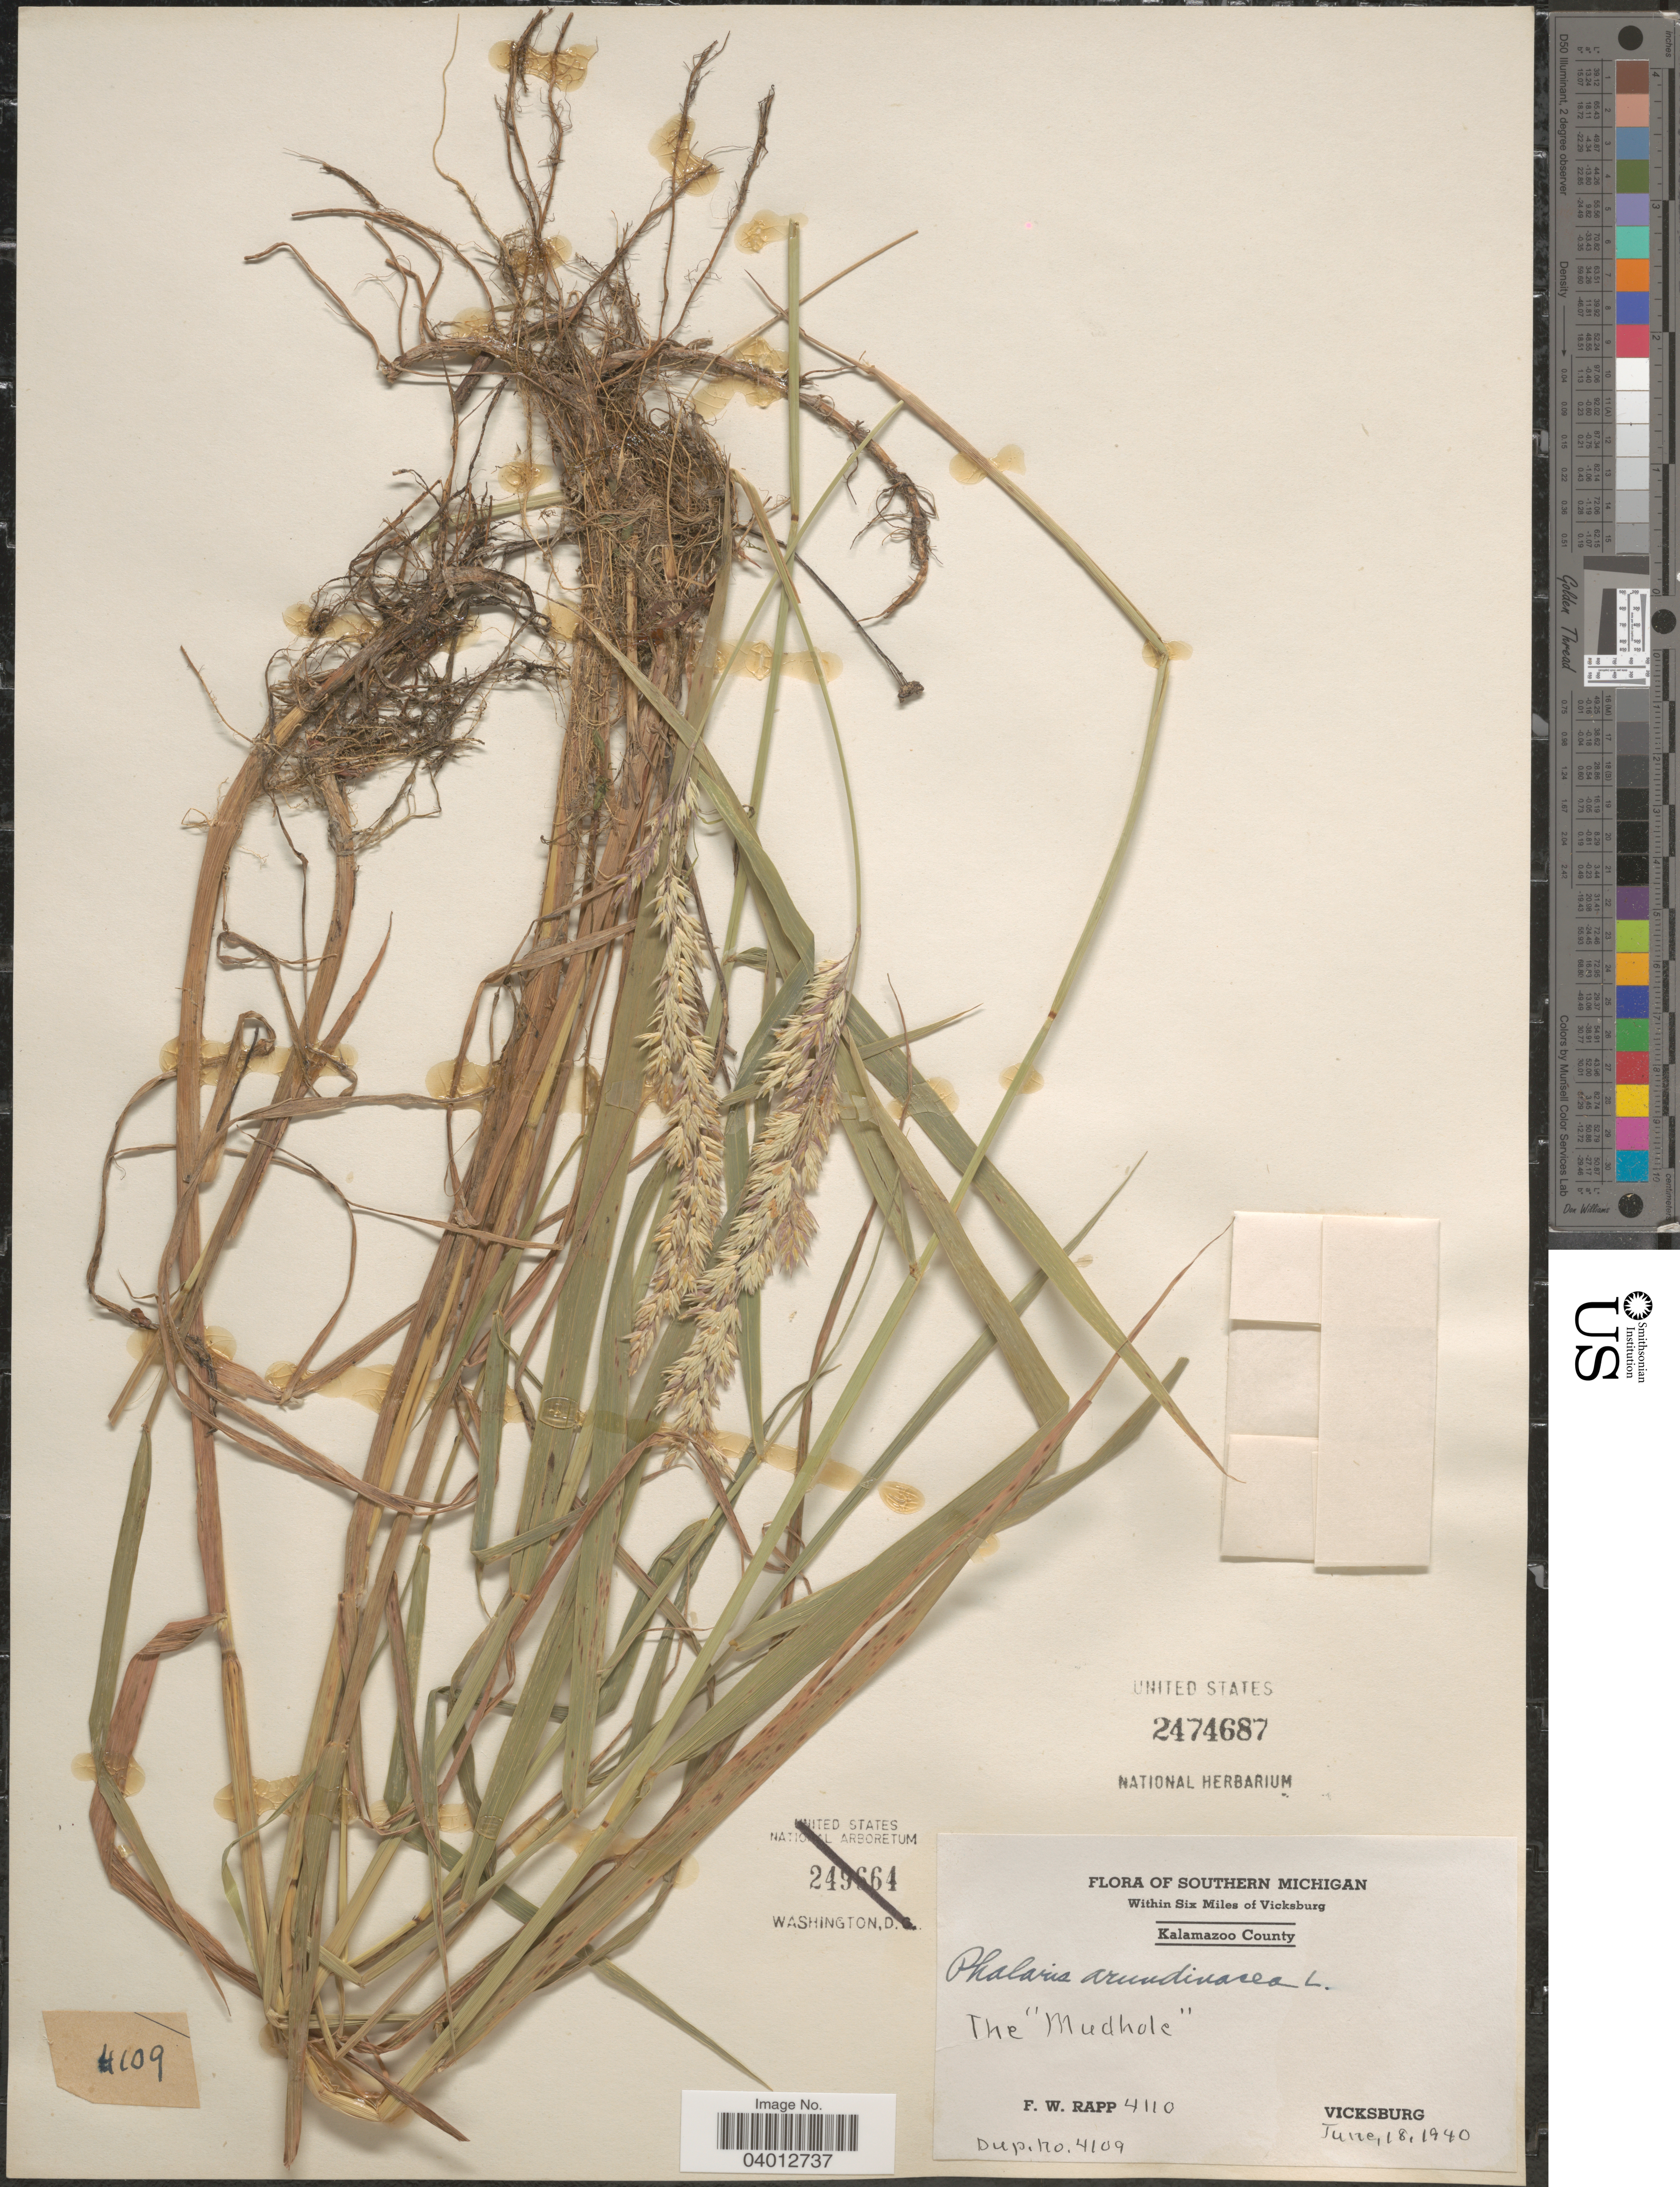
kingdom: Plantae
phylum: Tracheophyta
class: Liliopsida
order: Poales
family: Poaceae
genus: Phalaris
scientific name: Phalaris arundinacea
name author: L.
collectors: F. Rapp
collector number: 4110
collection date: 1940-06-18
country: United States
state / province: Michigan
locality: Southern Michigan. Within Six Miles of Vicksburg. Kalamazoo County, The "Mudhole". Vicksburg.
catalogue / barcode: US 2474687